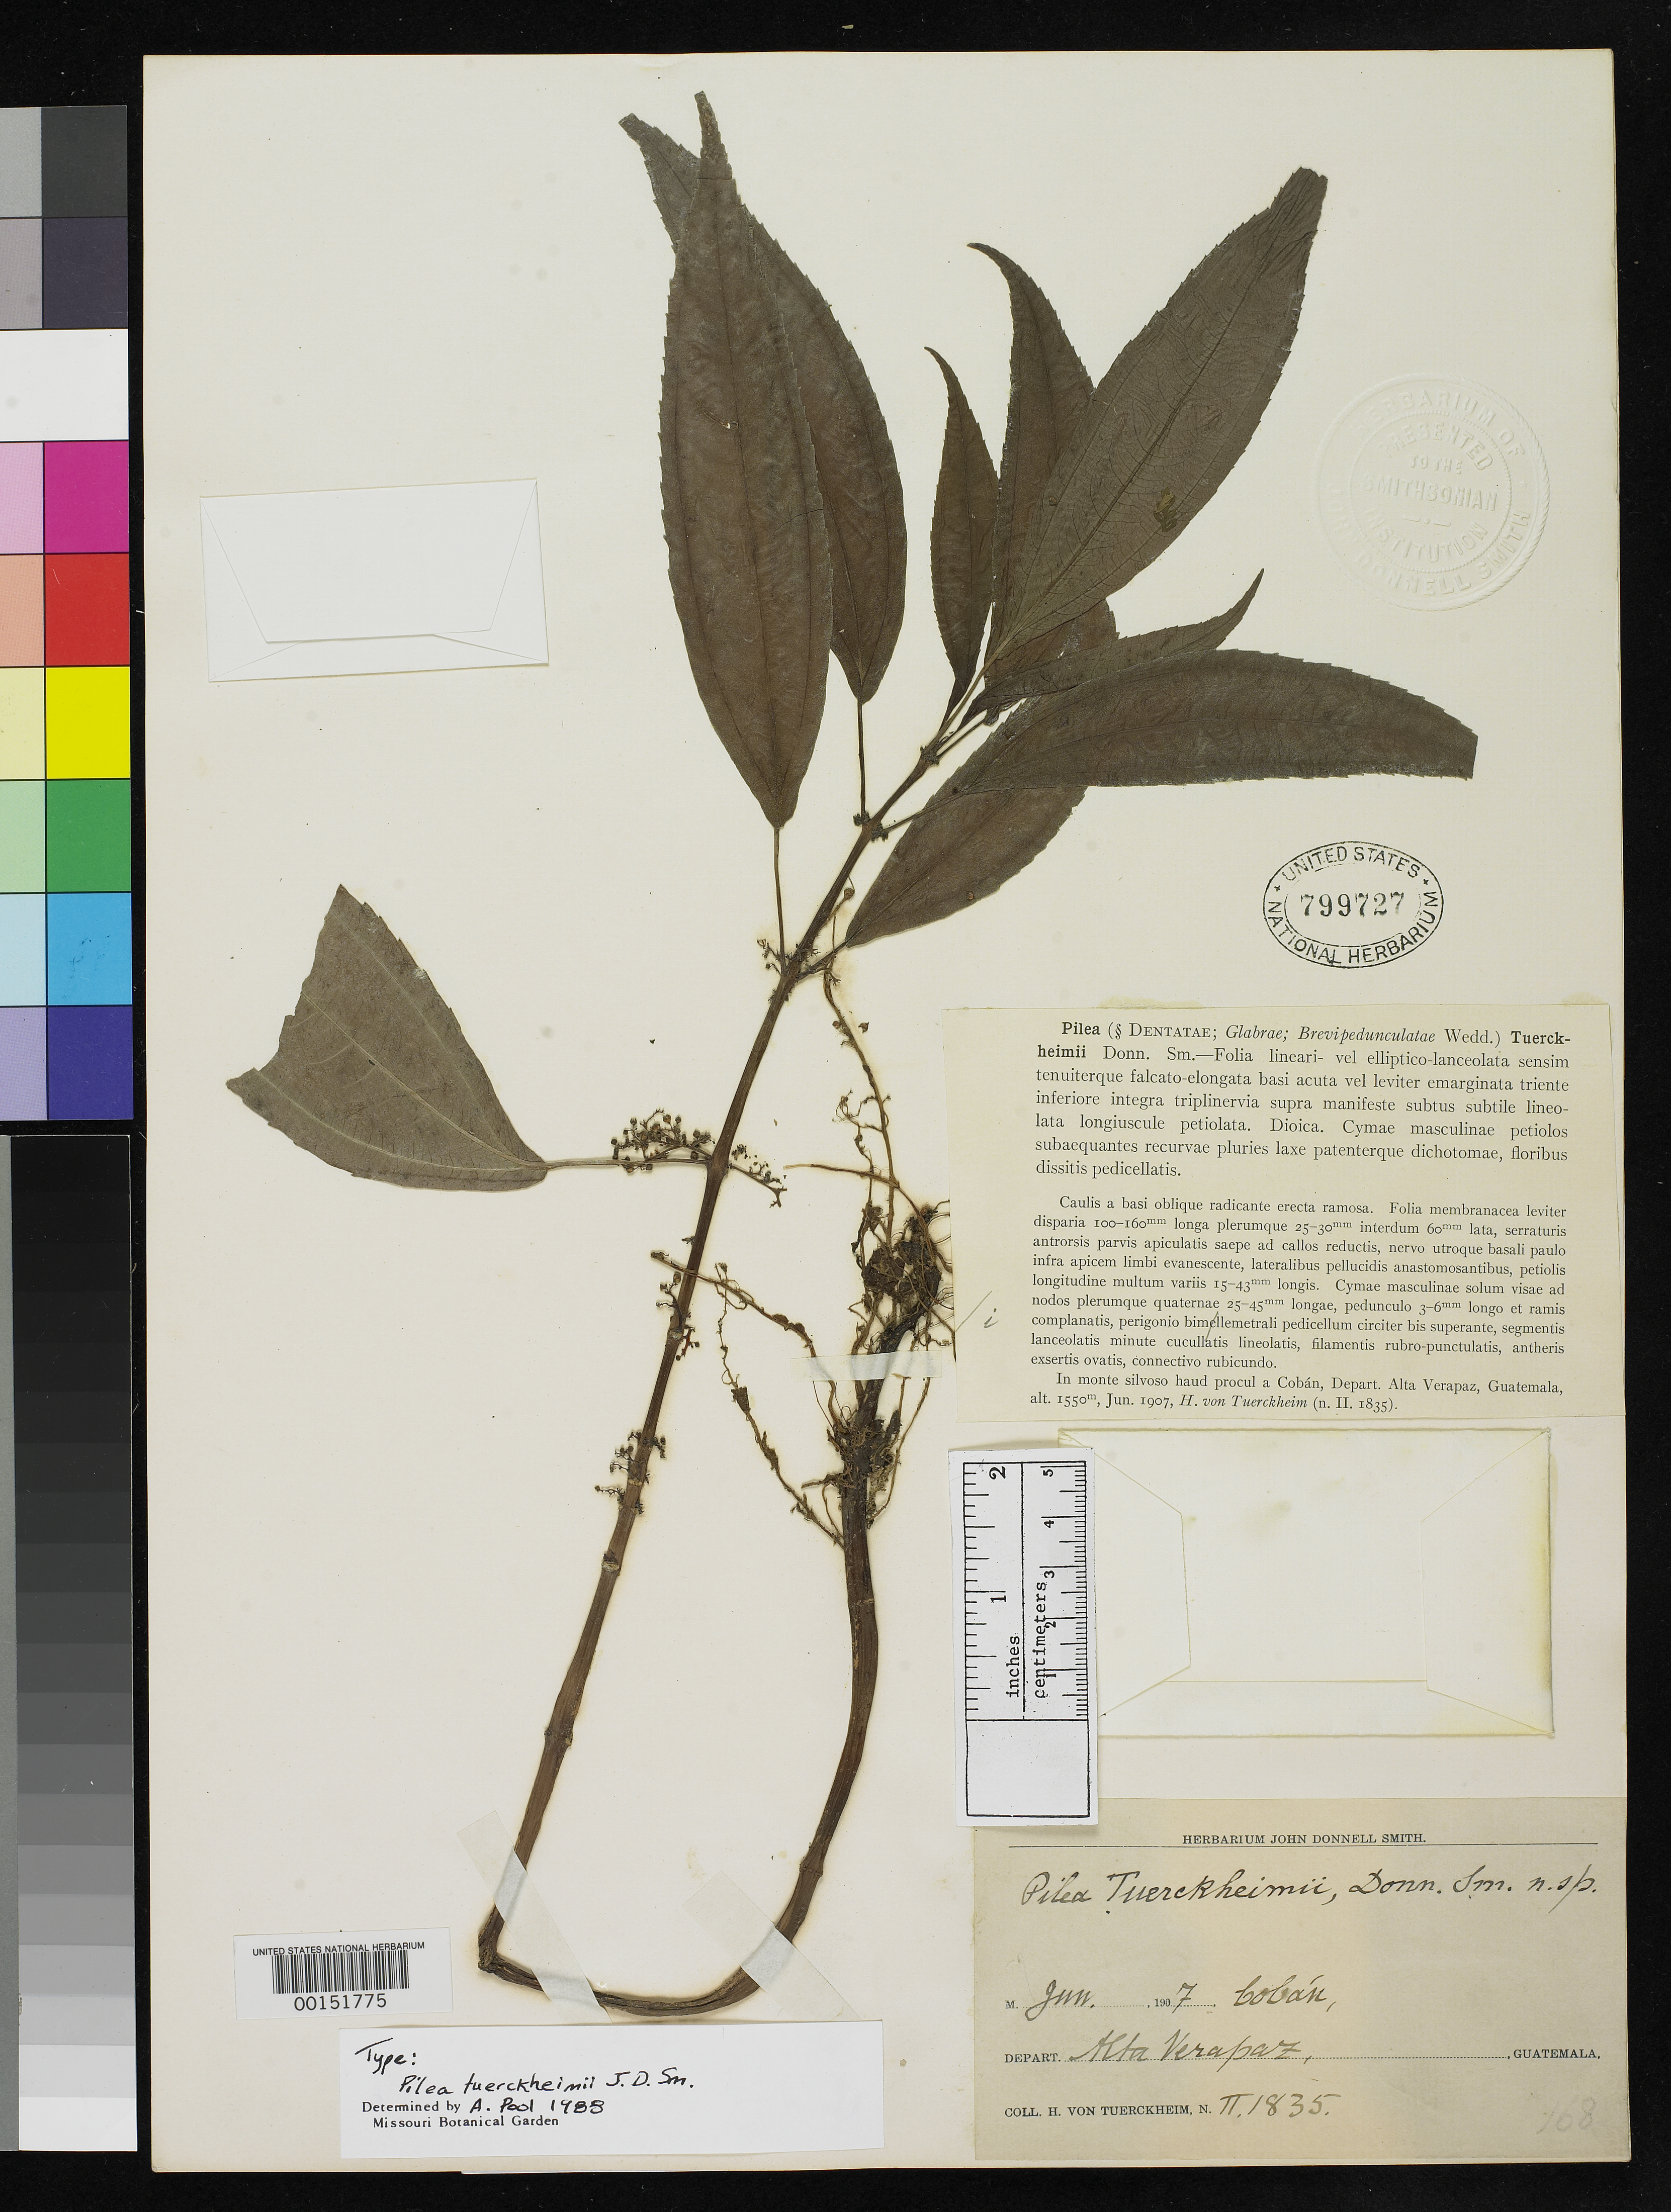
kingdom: Plantae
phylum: Tracheophyta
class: Magnoliopsida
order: Rosales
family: Urticaceae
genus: Pilea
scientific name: Pilea tuerckheimii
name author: Donn. Sm.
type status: Type Collection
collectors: H. von Türckheim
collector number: II 1835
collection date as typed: Jun 1907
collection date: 1907-06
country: Guatemala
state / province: Alta Verapaz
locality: Cobán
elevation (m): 1550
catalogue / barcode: US 799727